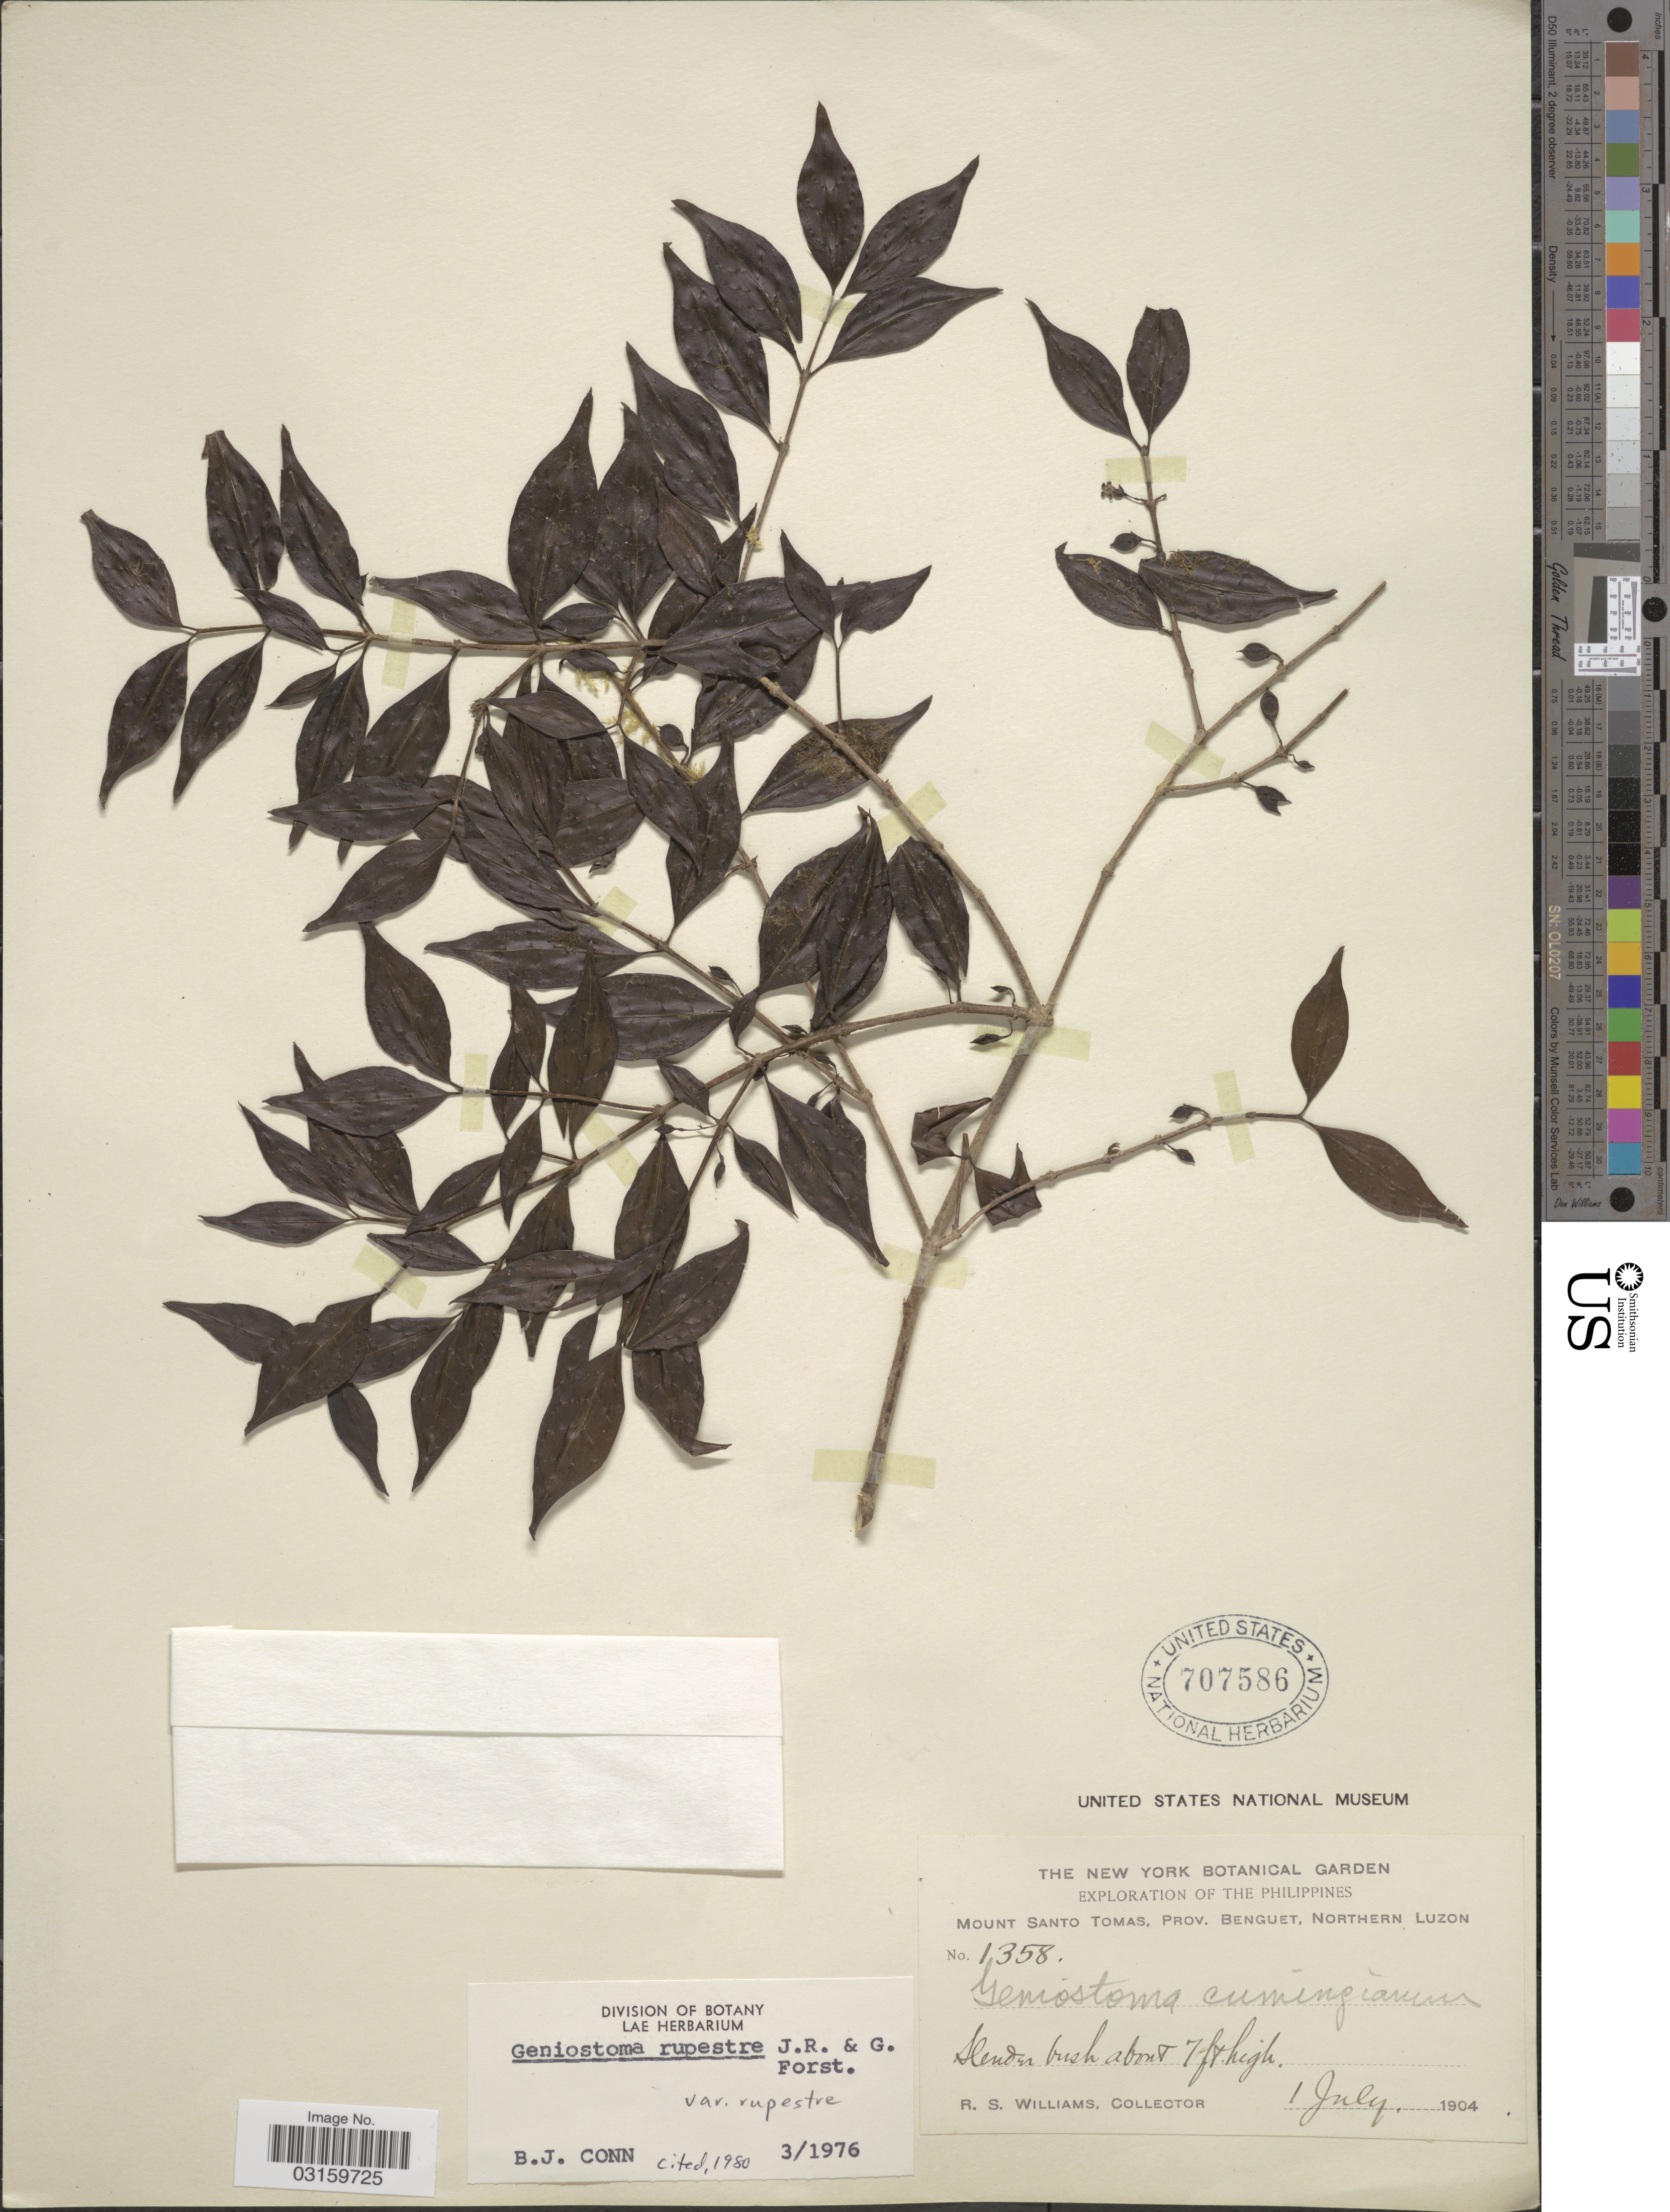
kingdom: Plantae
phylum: Tracheophyta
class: Magnoliopsida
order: Gentianales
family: Loganiaceae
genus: Geniostoma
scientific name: Geniostoma rupestre var. rupestre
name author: J.R. Forst. & G. Forst.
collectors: R. S. Williams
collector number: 1358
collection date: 1904-07-01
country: Philippines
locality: Mount Santo Tomas, Prov. Benguet, Northern Luzon.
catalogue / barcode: US 707586